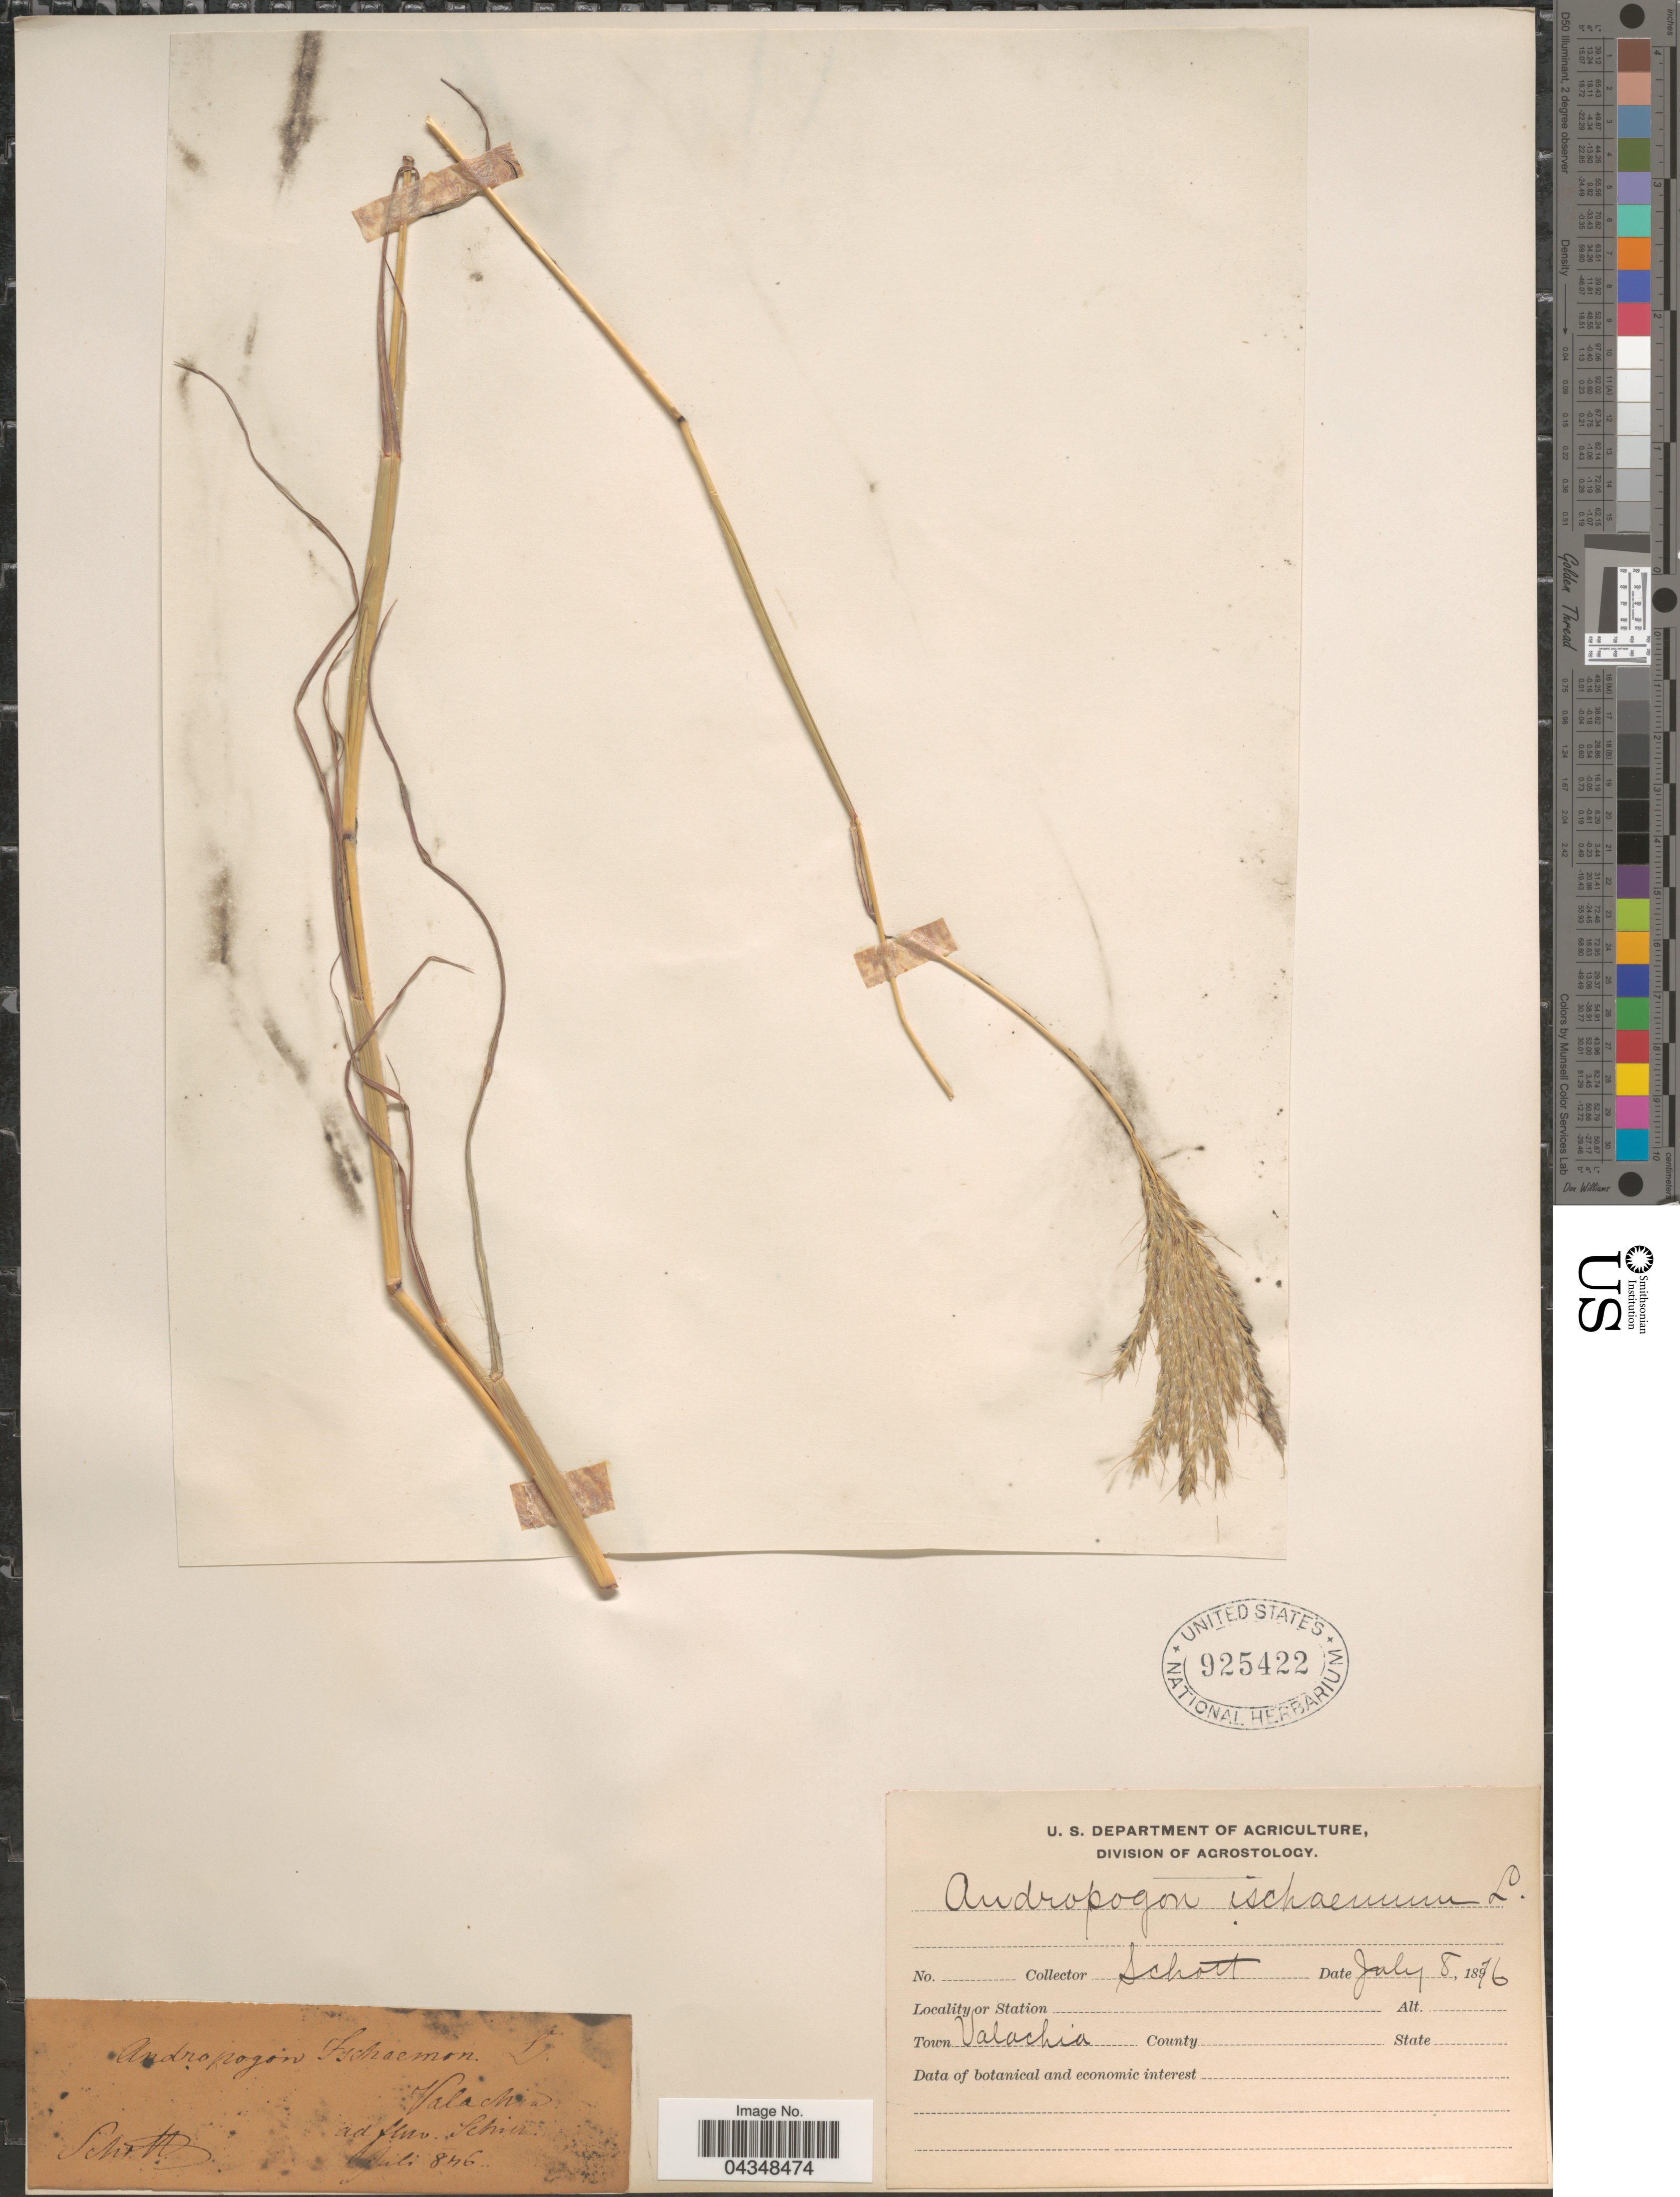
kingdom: Plantae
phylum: Tracheophyta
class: Liliopsida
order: Poales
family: Poaceae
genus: Bothriochloa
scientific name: Bothriochloa ischaemum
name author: (L.) Keng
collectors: Schott, --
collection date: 1876-07-08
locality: Town Valachia. Ad fluv. Schin.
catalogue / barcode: US 925422